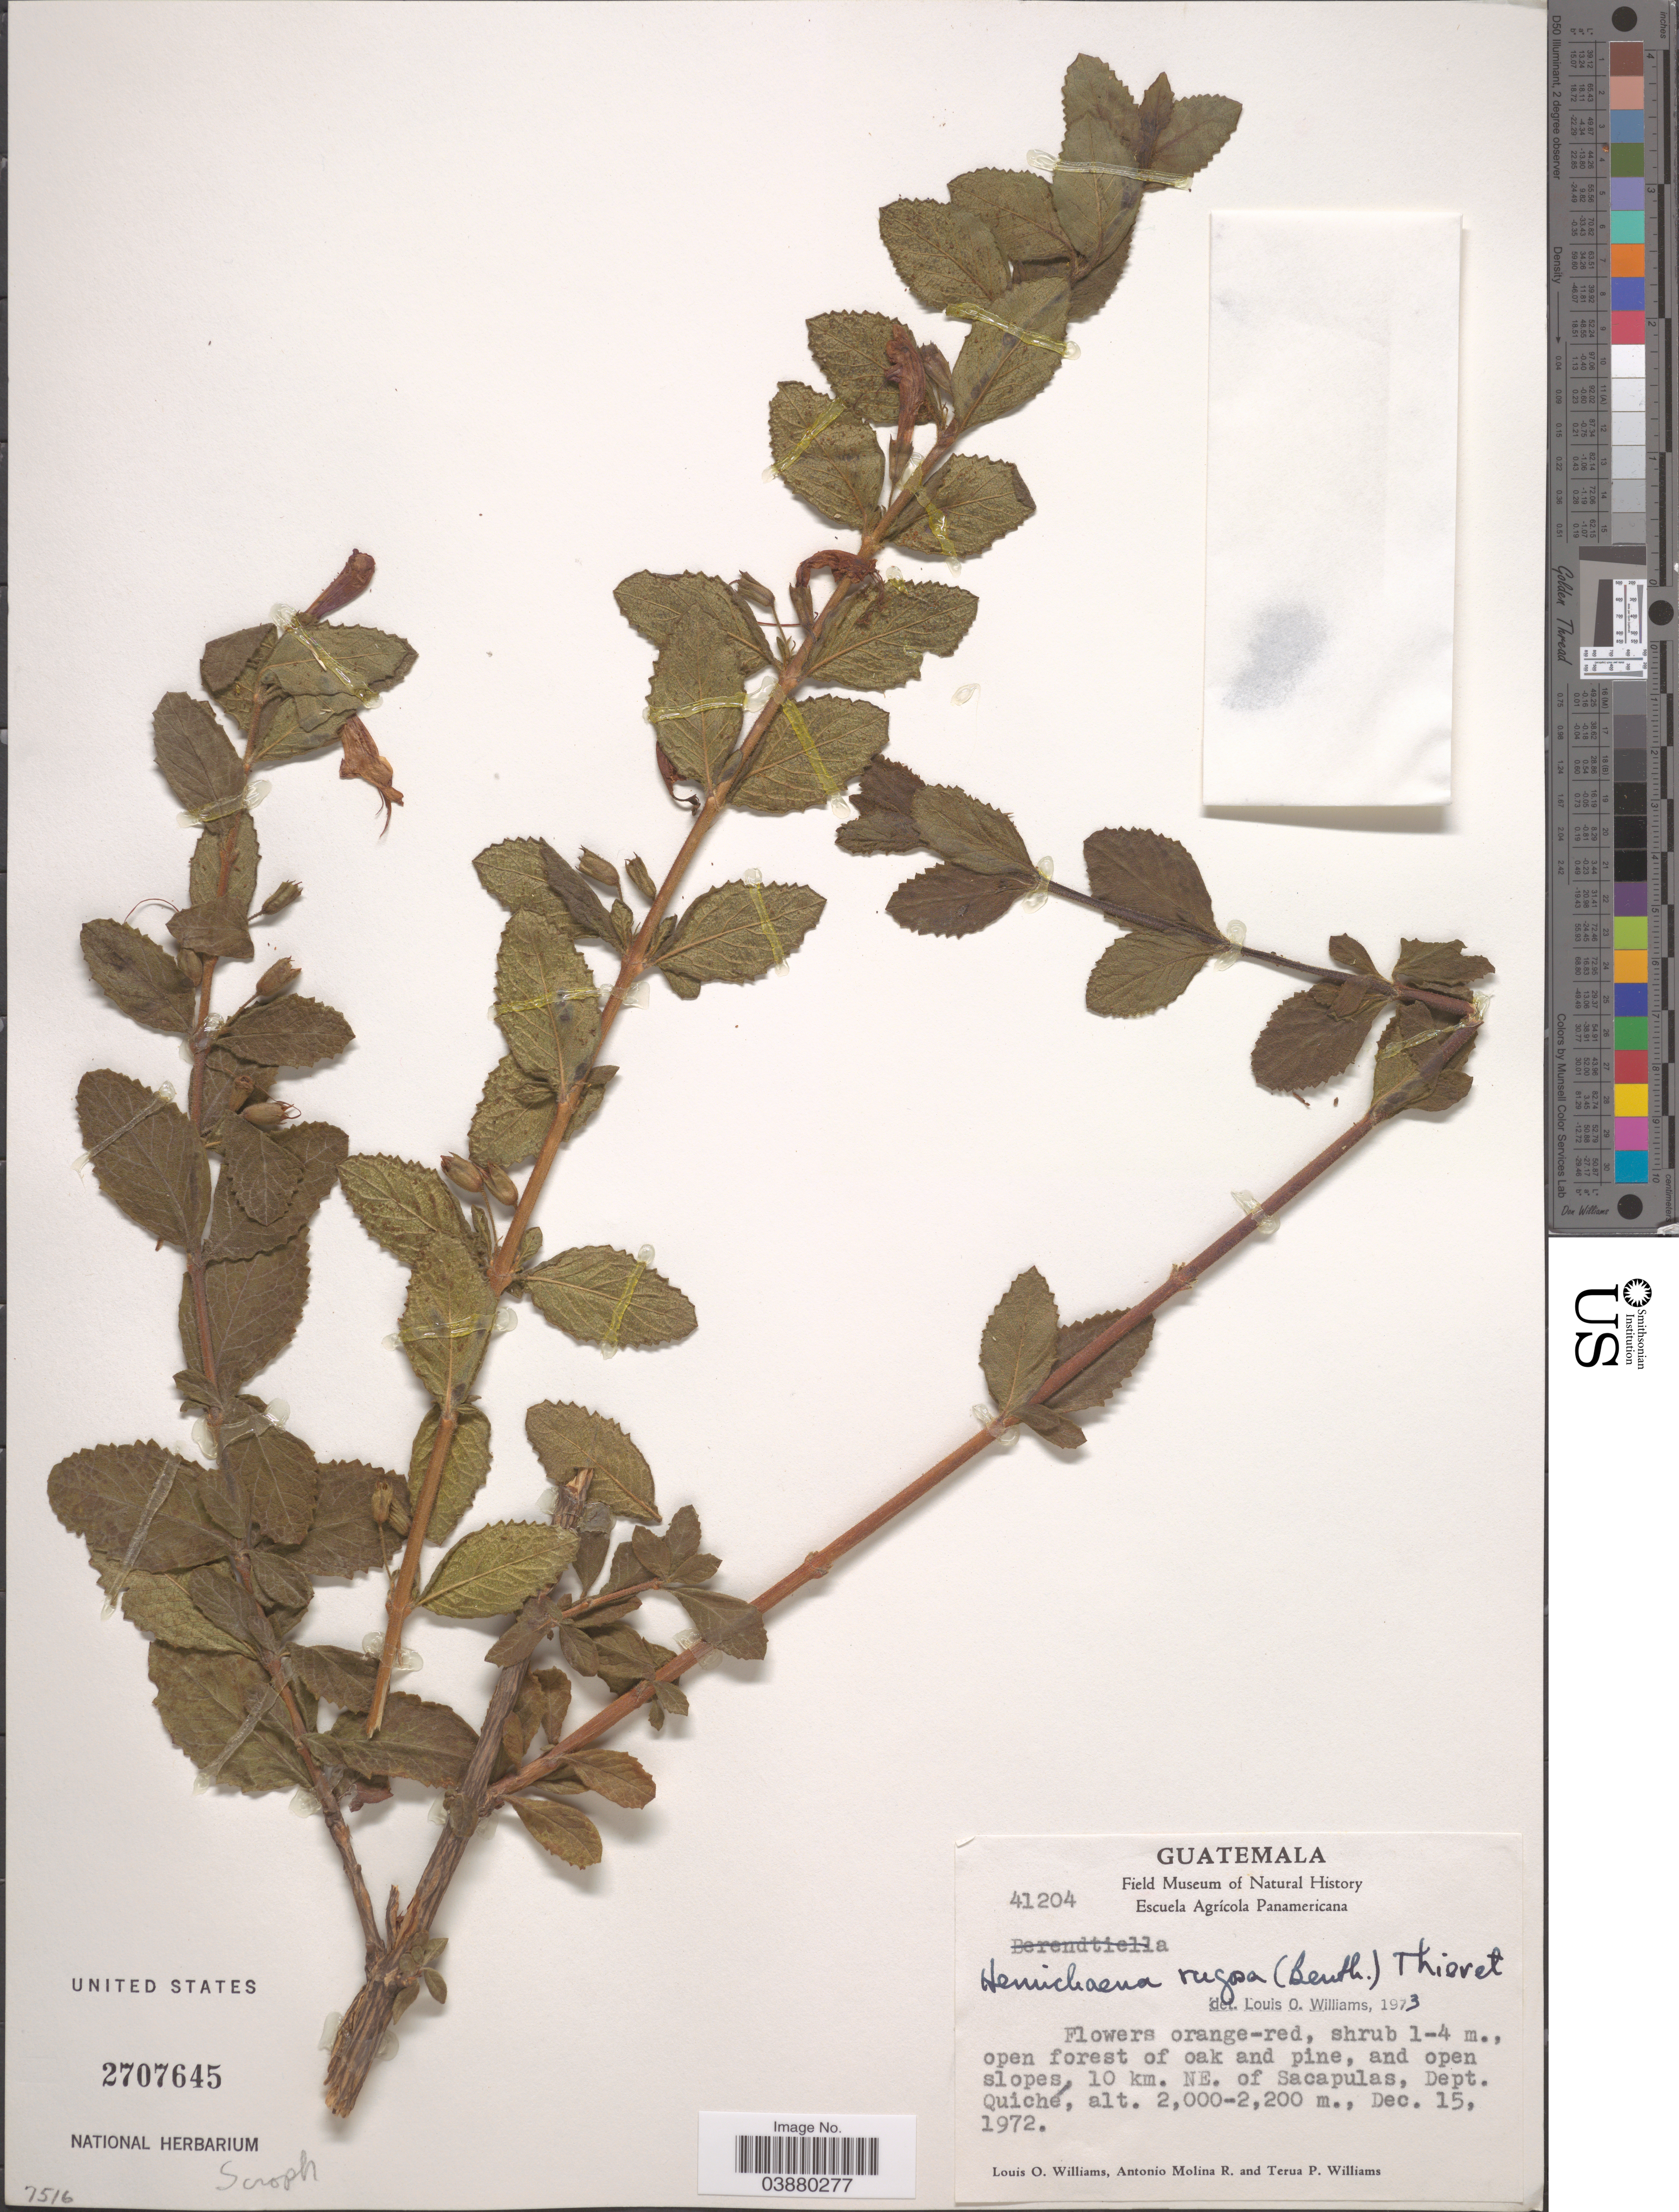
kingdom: Plantae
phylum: Tracheophyta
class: Magnoliopsida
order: Lamiales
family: Phrymaceae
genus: Hemichaena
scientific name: Hemichaena rugosa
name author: (Benth.) Thieret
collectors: L. O. Williams, A. Molina R. & T. Williams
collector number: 41204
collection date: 1972-12-15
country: Guatemala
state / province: El Quiche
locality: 10 km. NE. of Sacapulas, Dept. Quiché.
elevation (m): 2000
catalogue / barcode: US 2707645